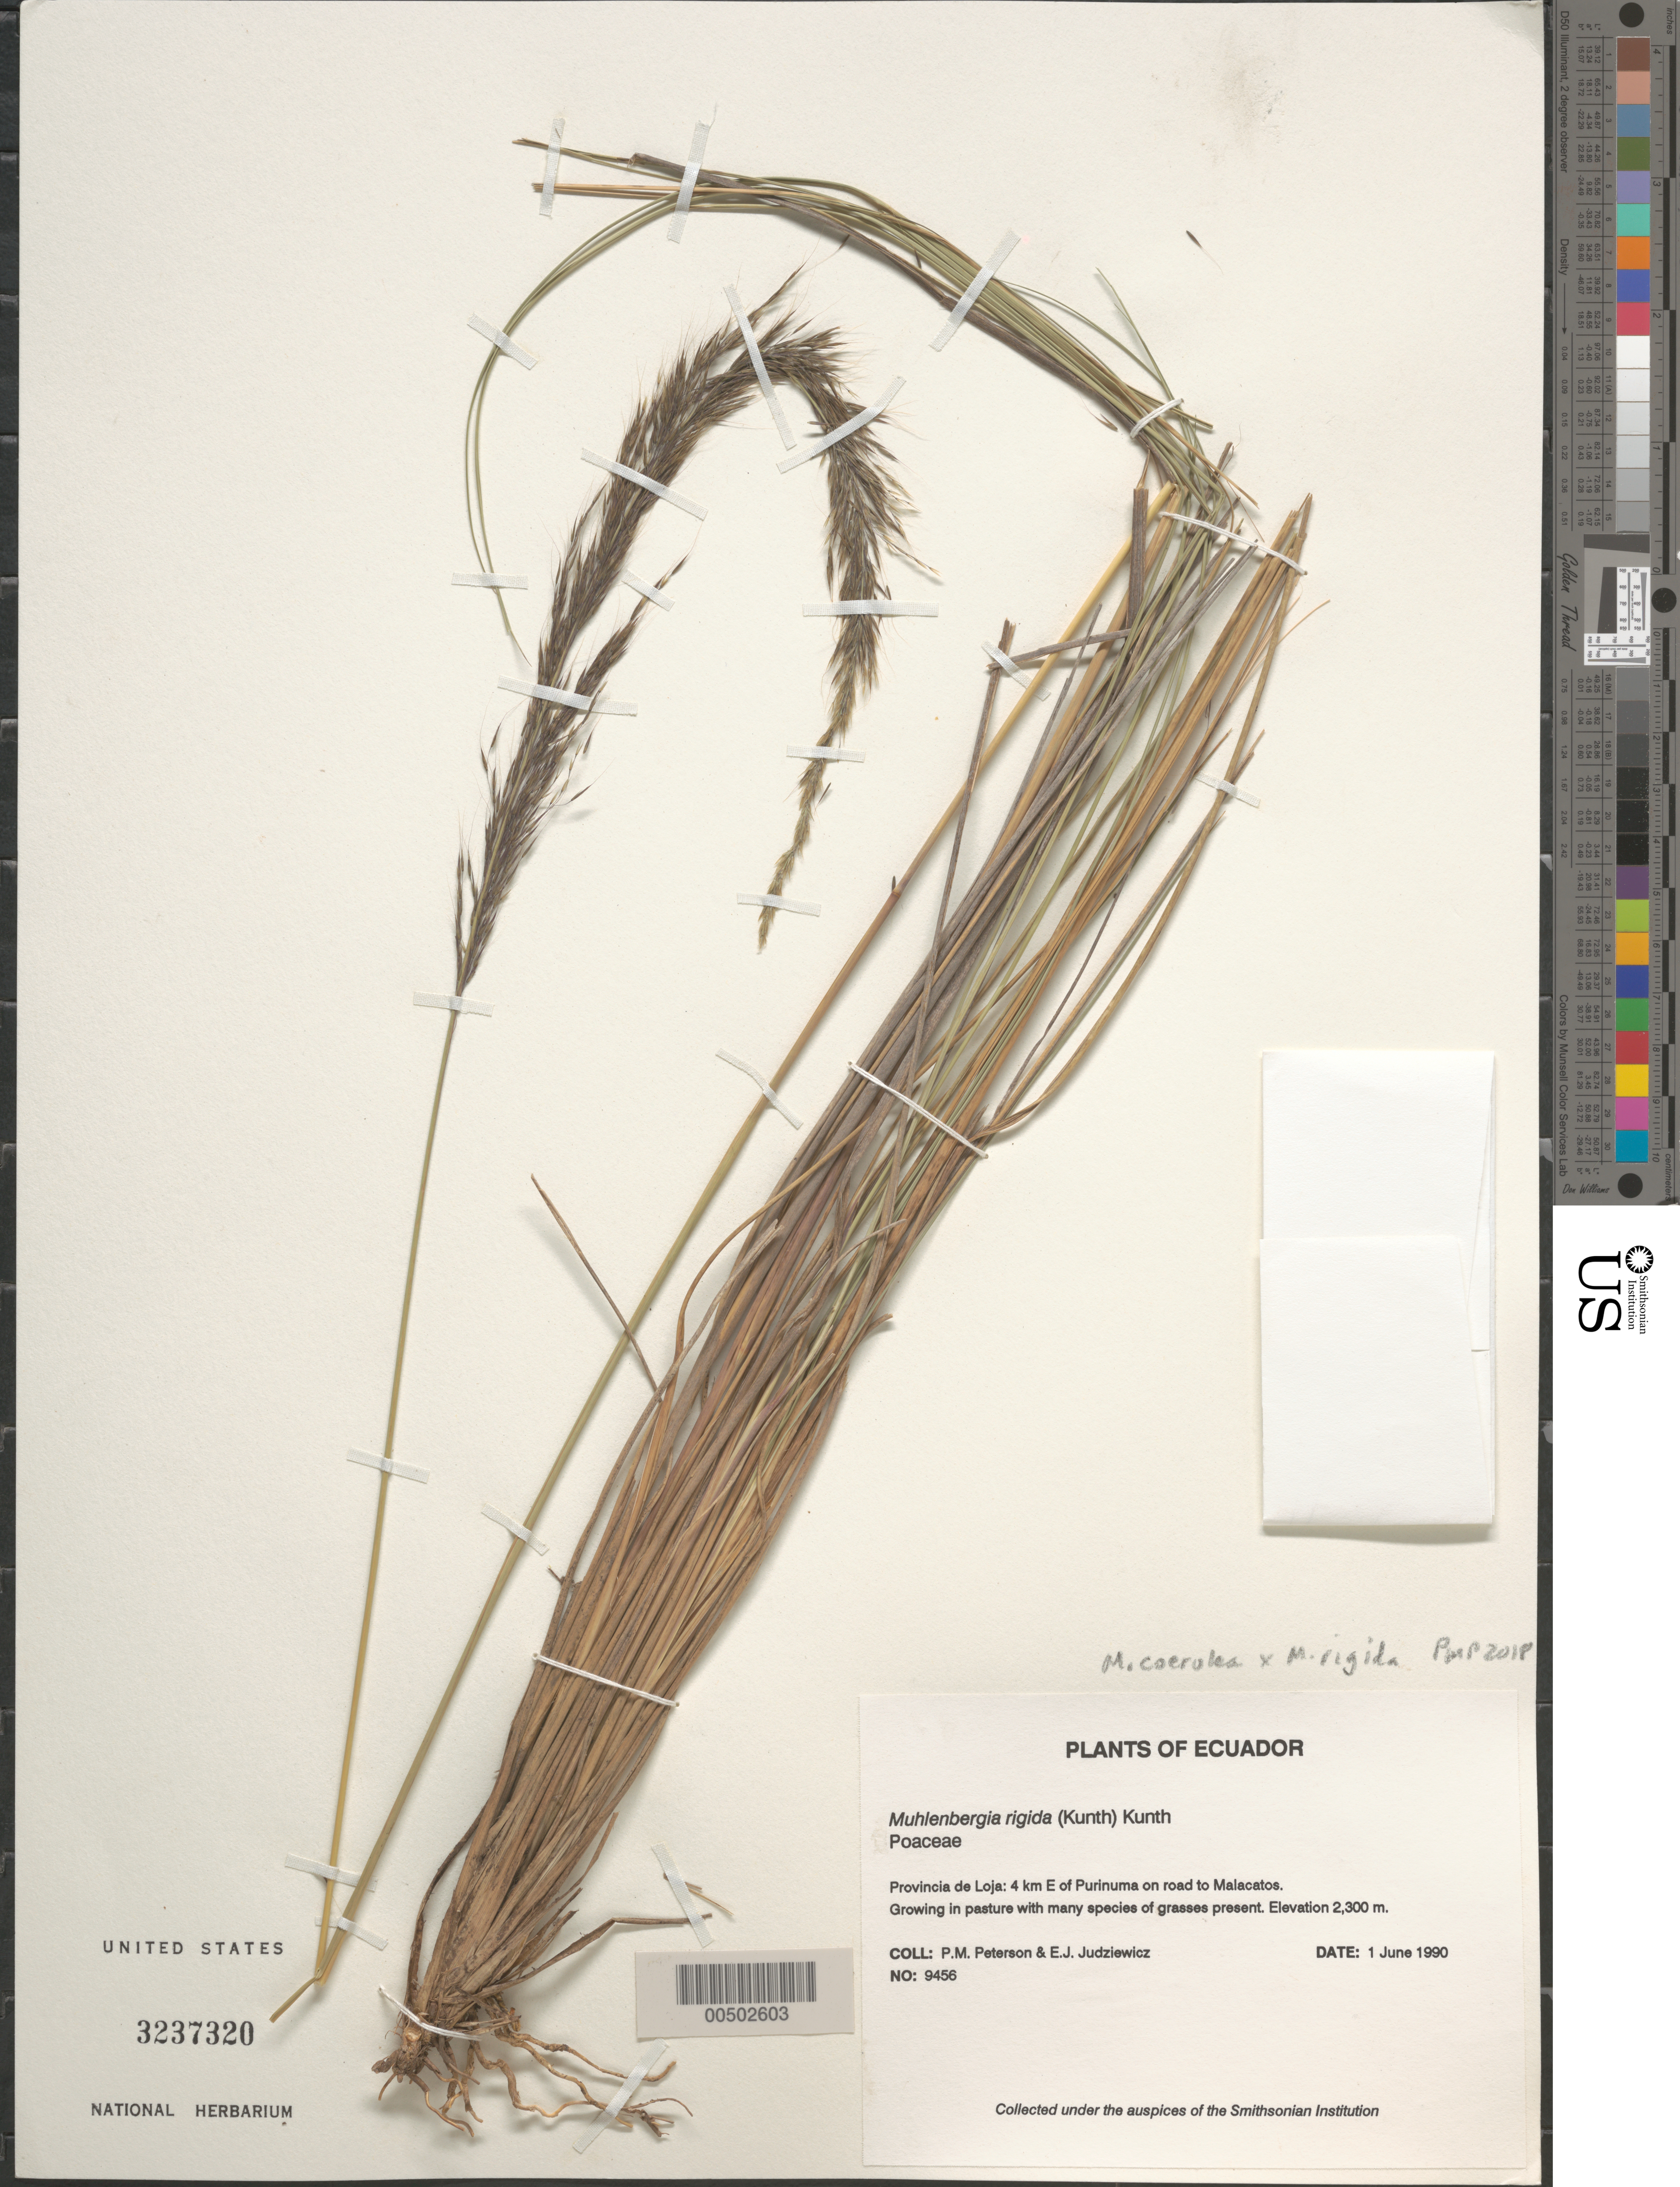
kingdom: Plantae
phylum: Tracheophyta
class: Liliopsida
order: Poales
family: Poaceae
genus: Muhlenbergia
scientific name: Muhlenbergia coerulea x M. rigida (Kunth) Kunth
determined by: Peterson, Paul M., (BOT), Smithsonian Institution - National Museum of Natural History (UNITED STATES)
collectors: P. M. Peterson & E. J. Judziewicz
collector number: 09456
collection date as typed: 01 Jun 1990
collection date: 1990-06-01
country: Ecuador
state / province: Loja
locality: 4 km E of Purinuma on road to Malacatos.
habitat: Growing in pasture with many species of grasses present.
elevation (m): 2300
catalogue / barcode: US 3237320